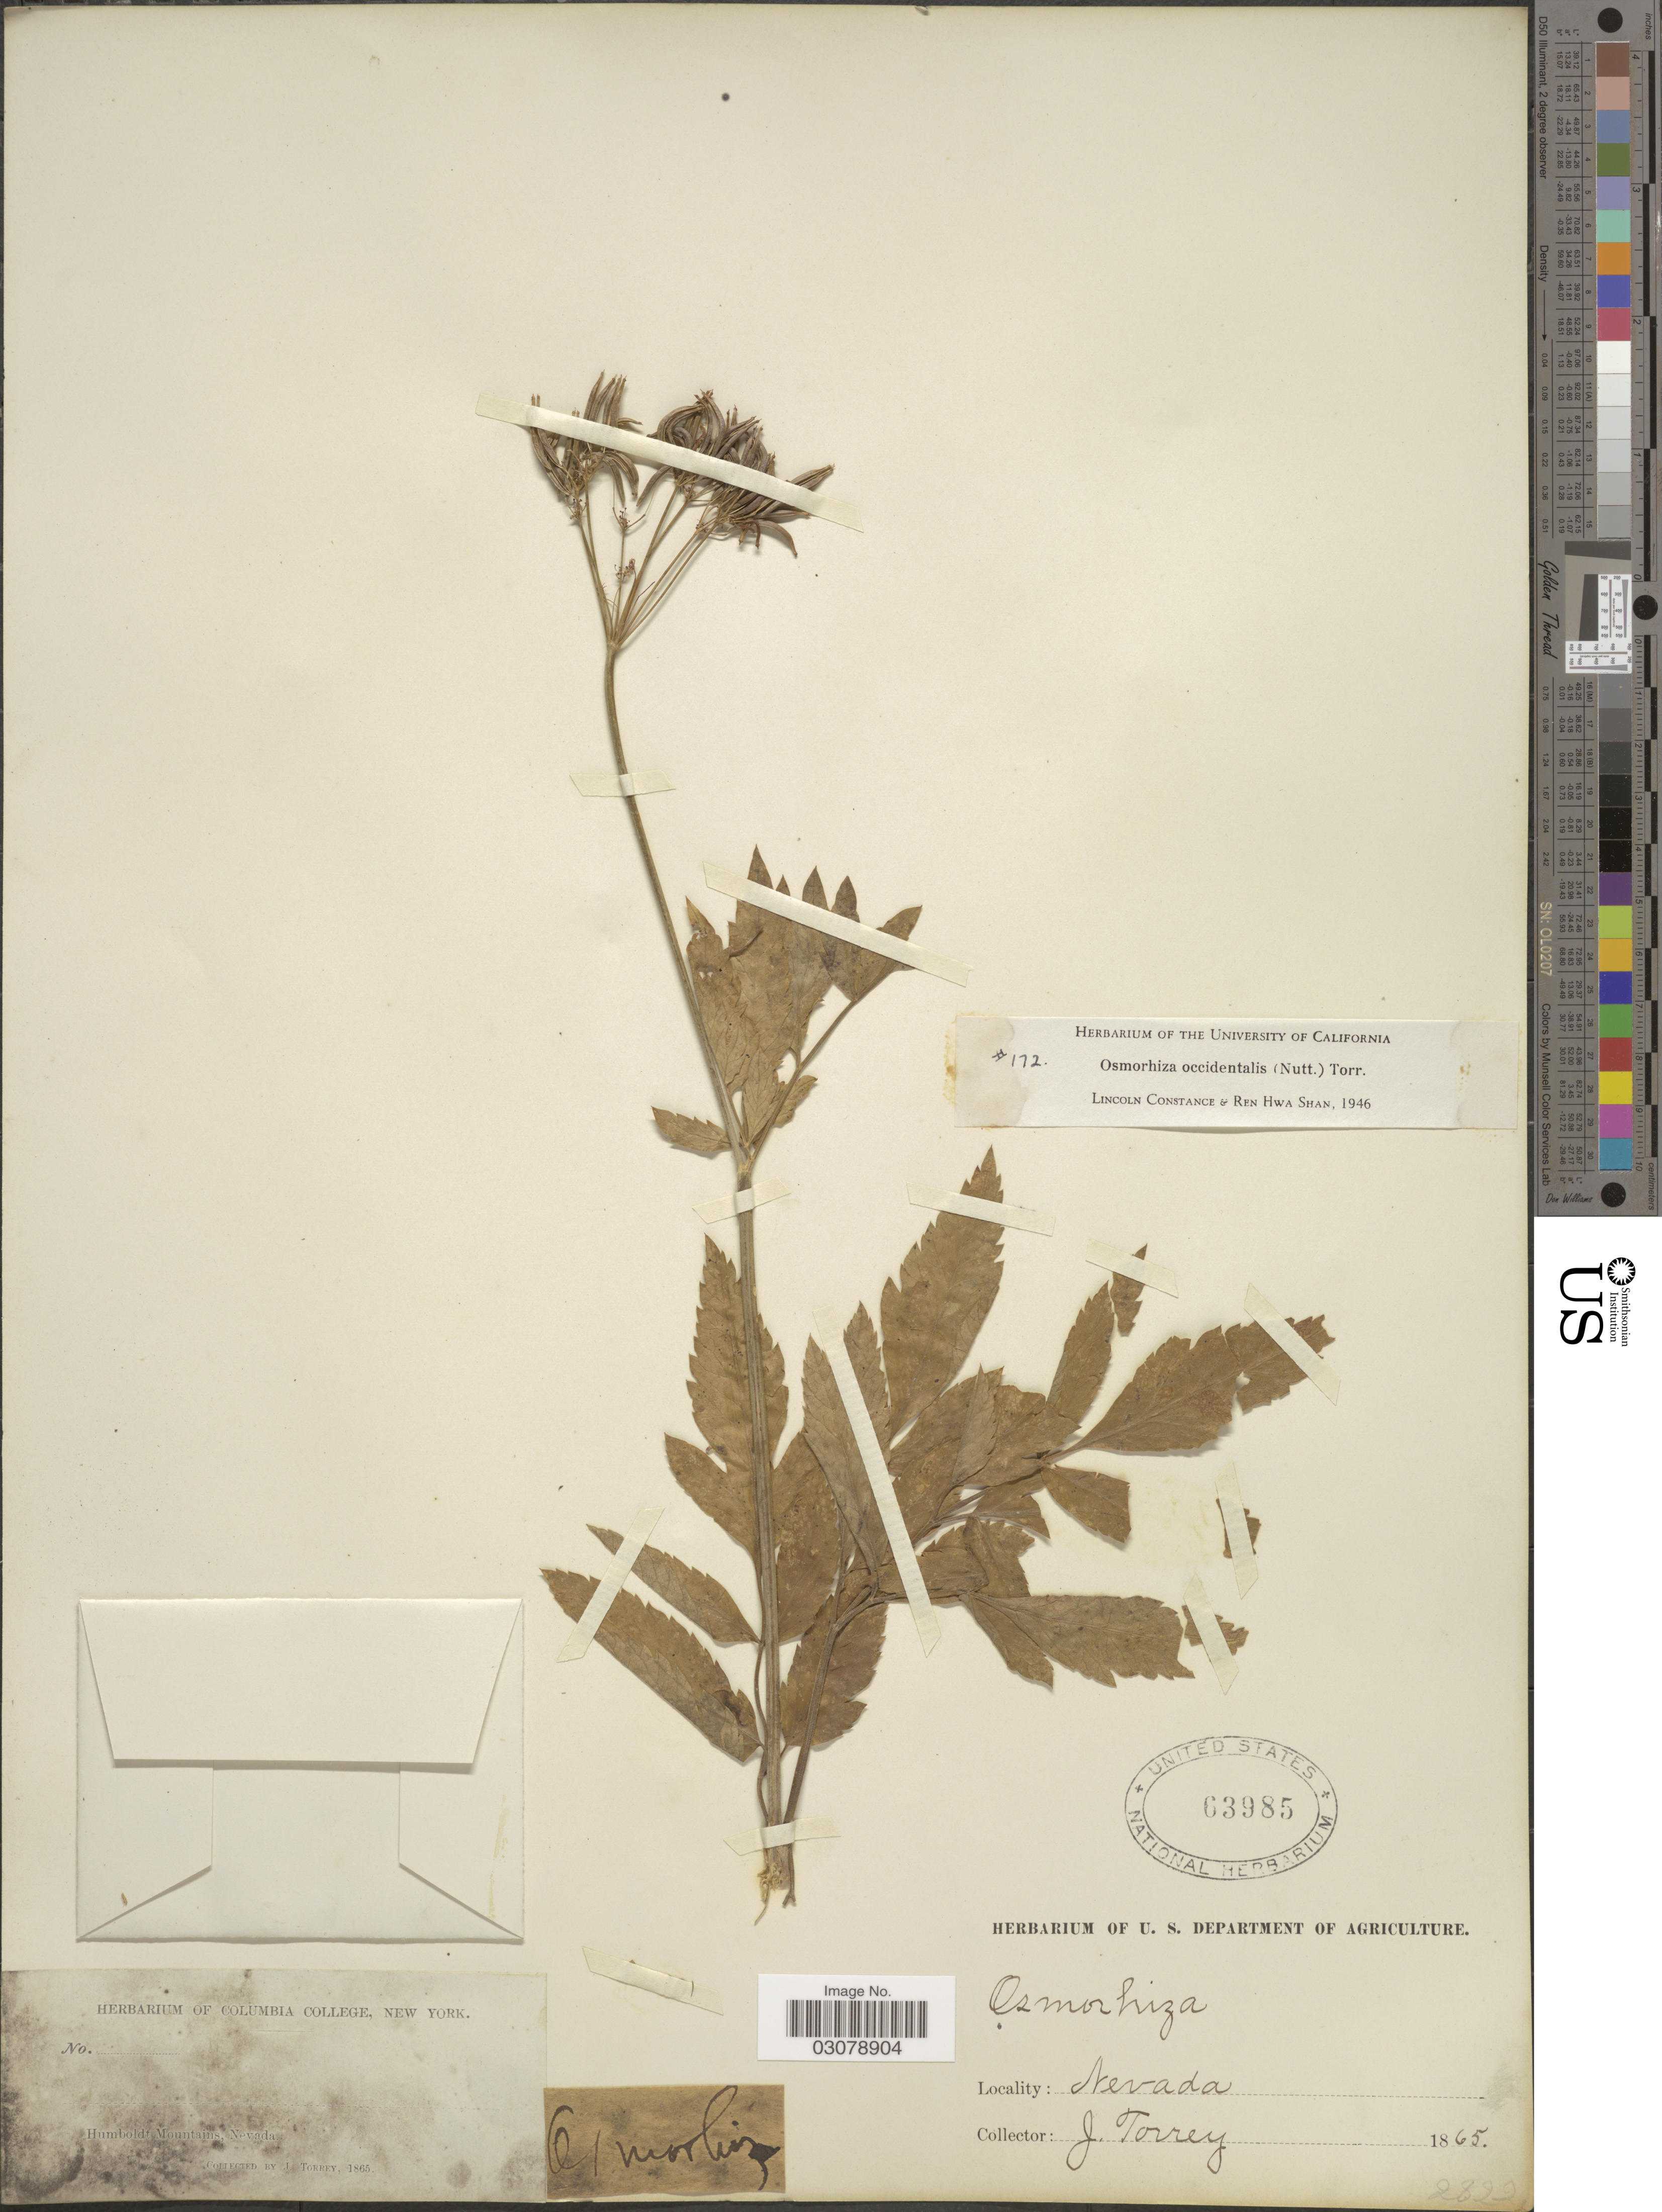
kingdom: Plantae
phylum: Tracheophyta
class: Magnoliopsida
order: Apiales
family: Apiaceae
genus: Osmorhiza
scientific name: Osmorhiza occidentalis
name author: (Nutt.) Torr.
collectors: J. Torrey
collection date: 1865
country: United States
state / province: Nevada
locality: Humboldt Mountains.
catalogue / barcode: US 63985